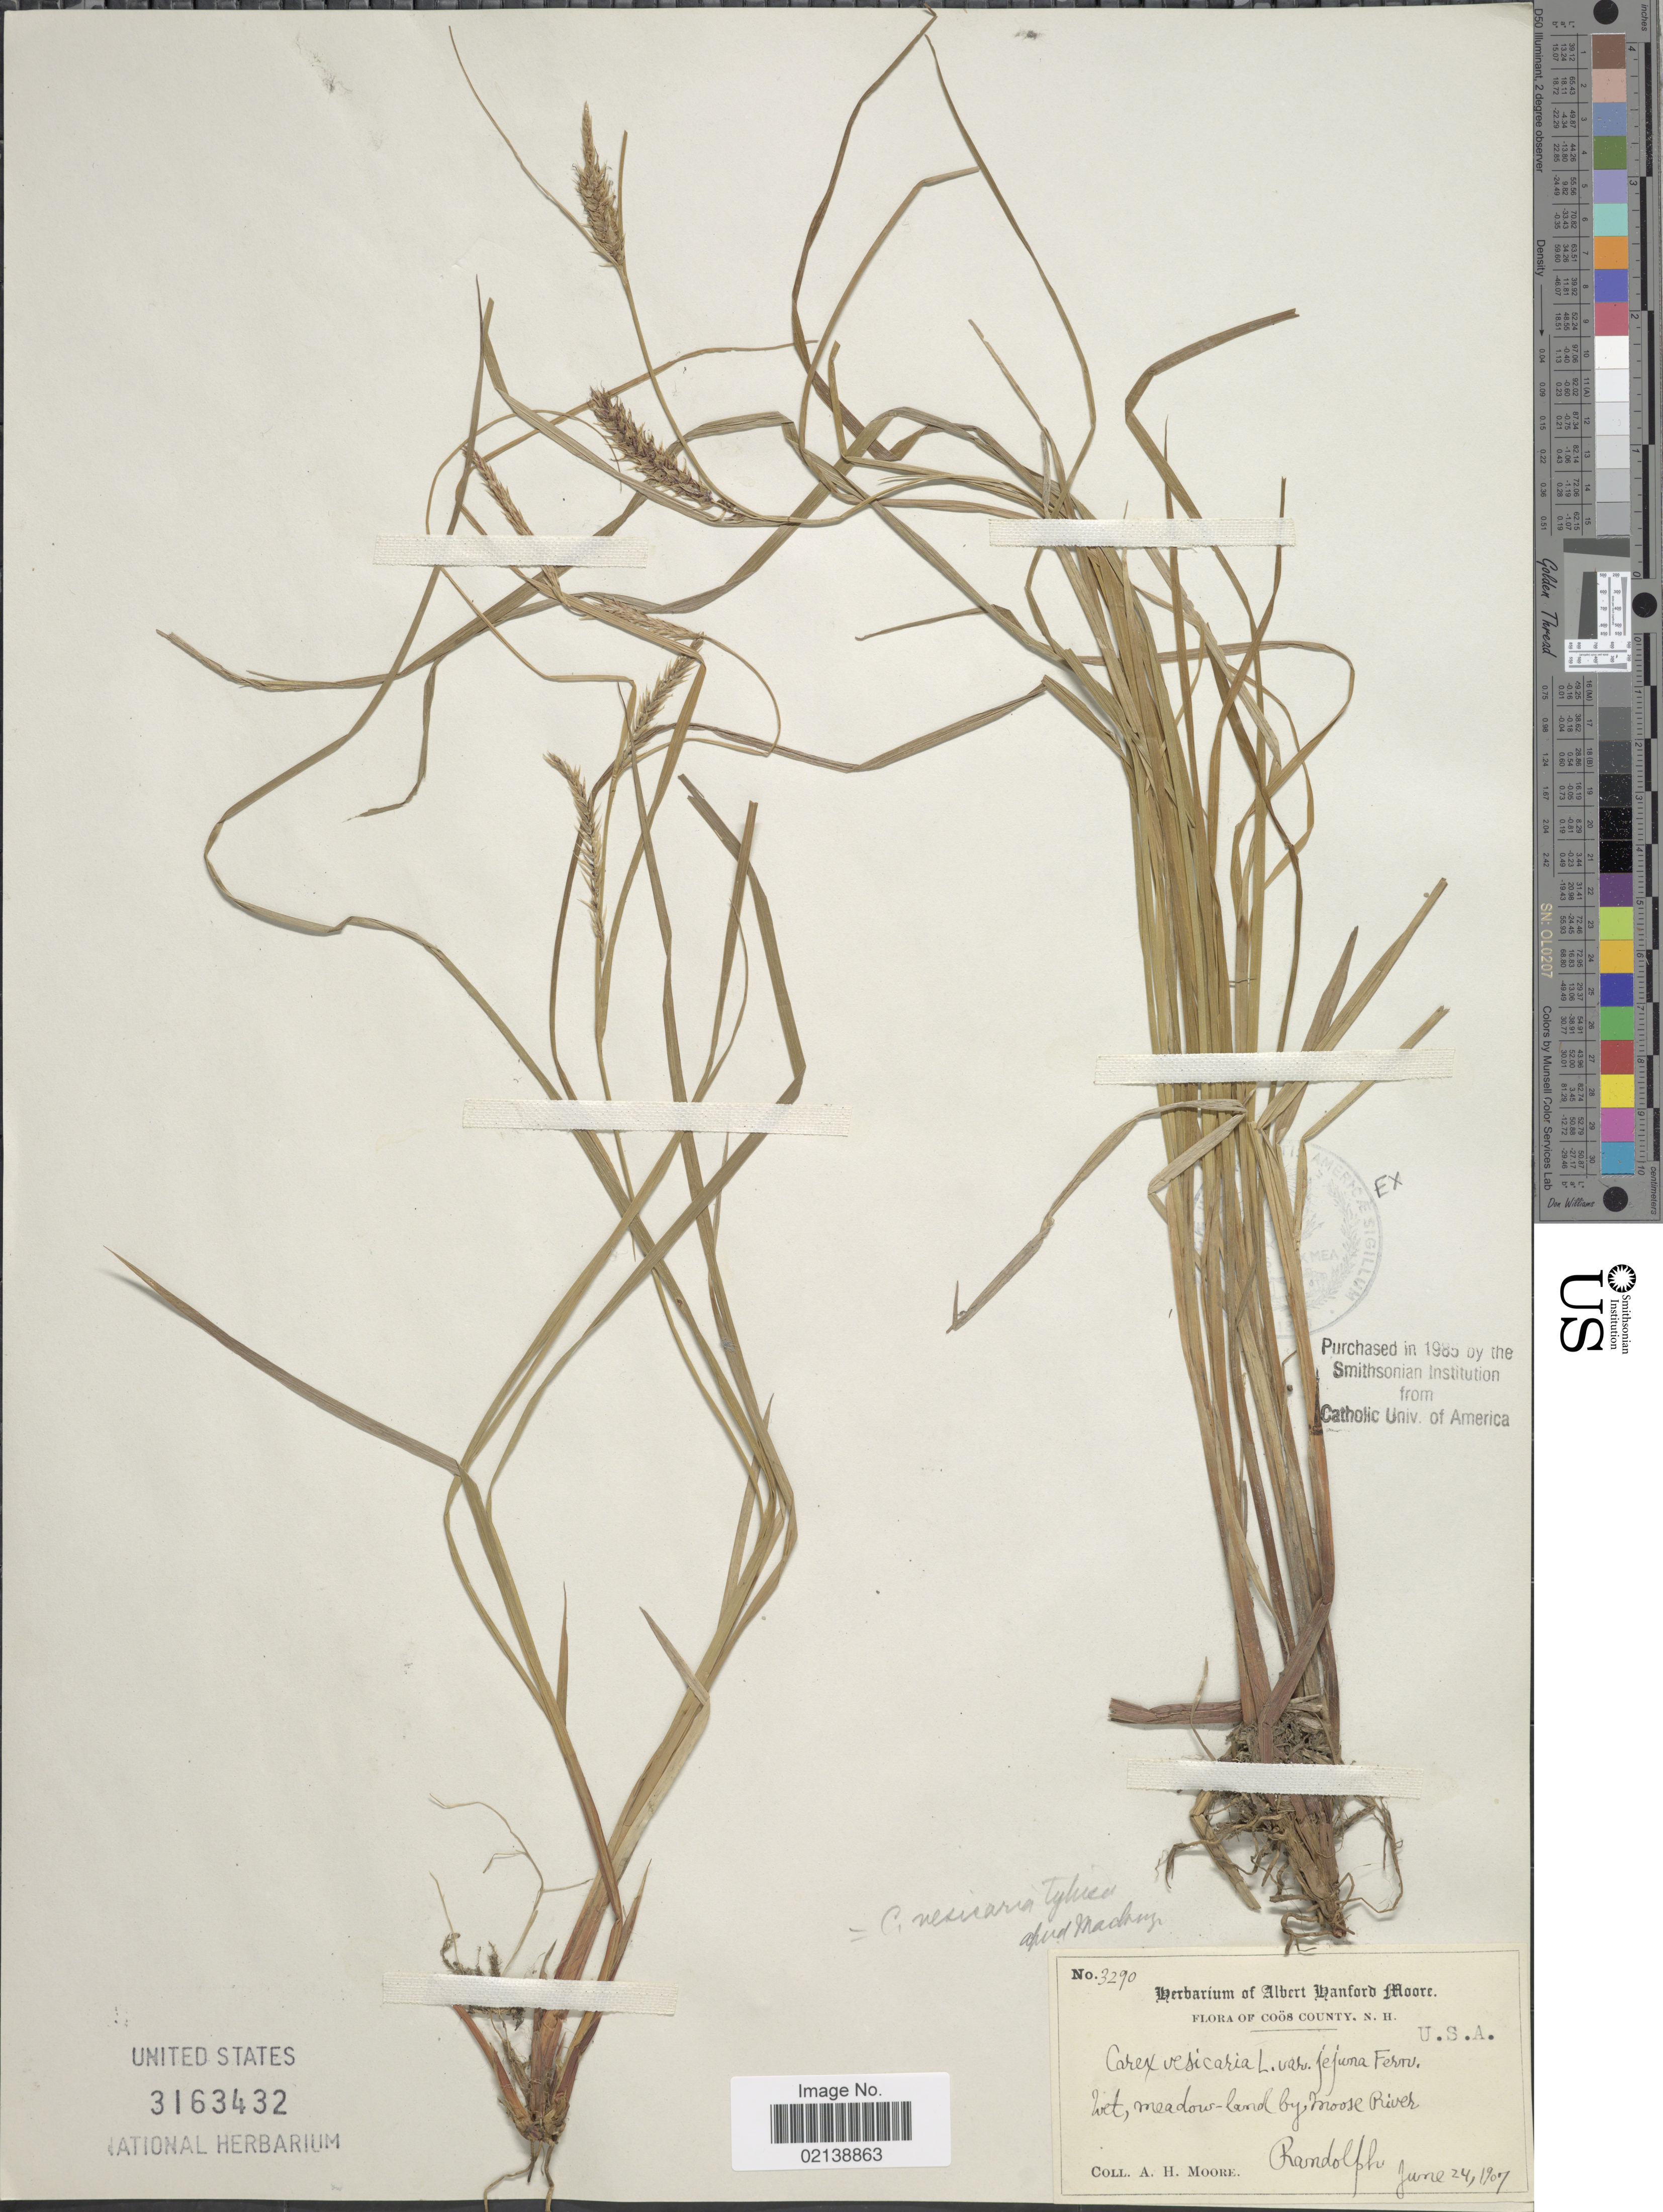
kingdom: Plantae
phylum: Tracheophyta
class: Liliopsida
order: Poales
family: Cyperaceae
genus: Carex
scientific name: Carex vesicaria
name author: L.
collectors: A. H. Moore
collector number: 3290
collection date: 1907-06-24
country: United States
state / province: New Hampshire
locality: Coos County, wet meadow-land by Moose River, Randolph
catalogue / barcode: US 3163432